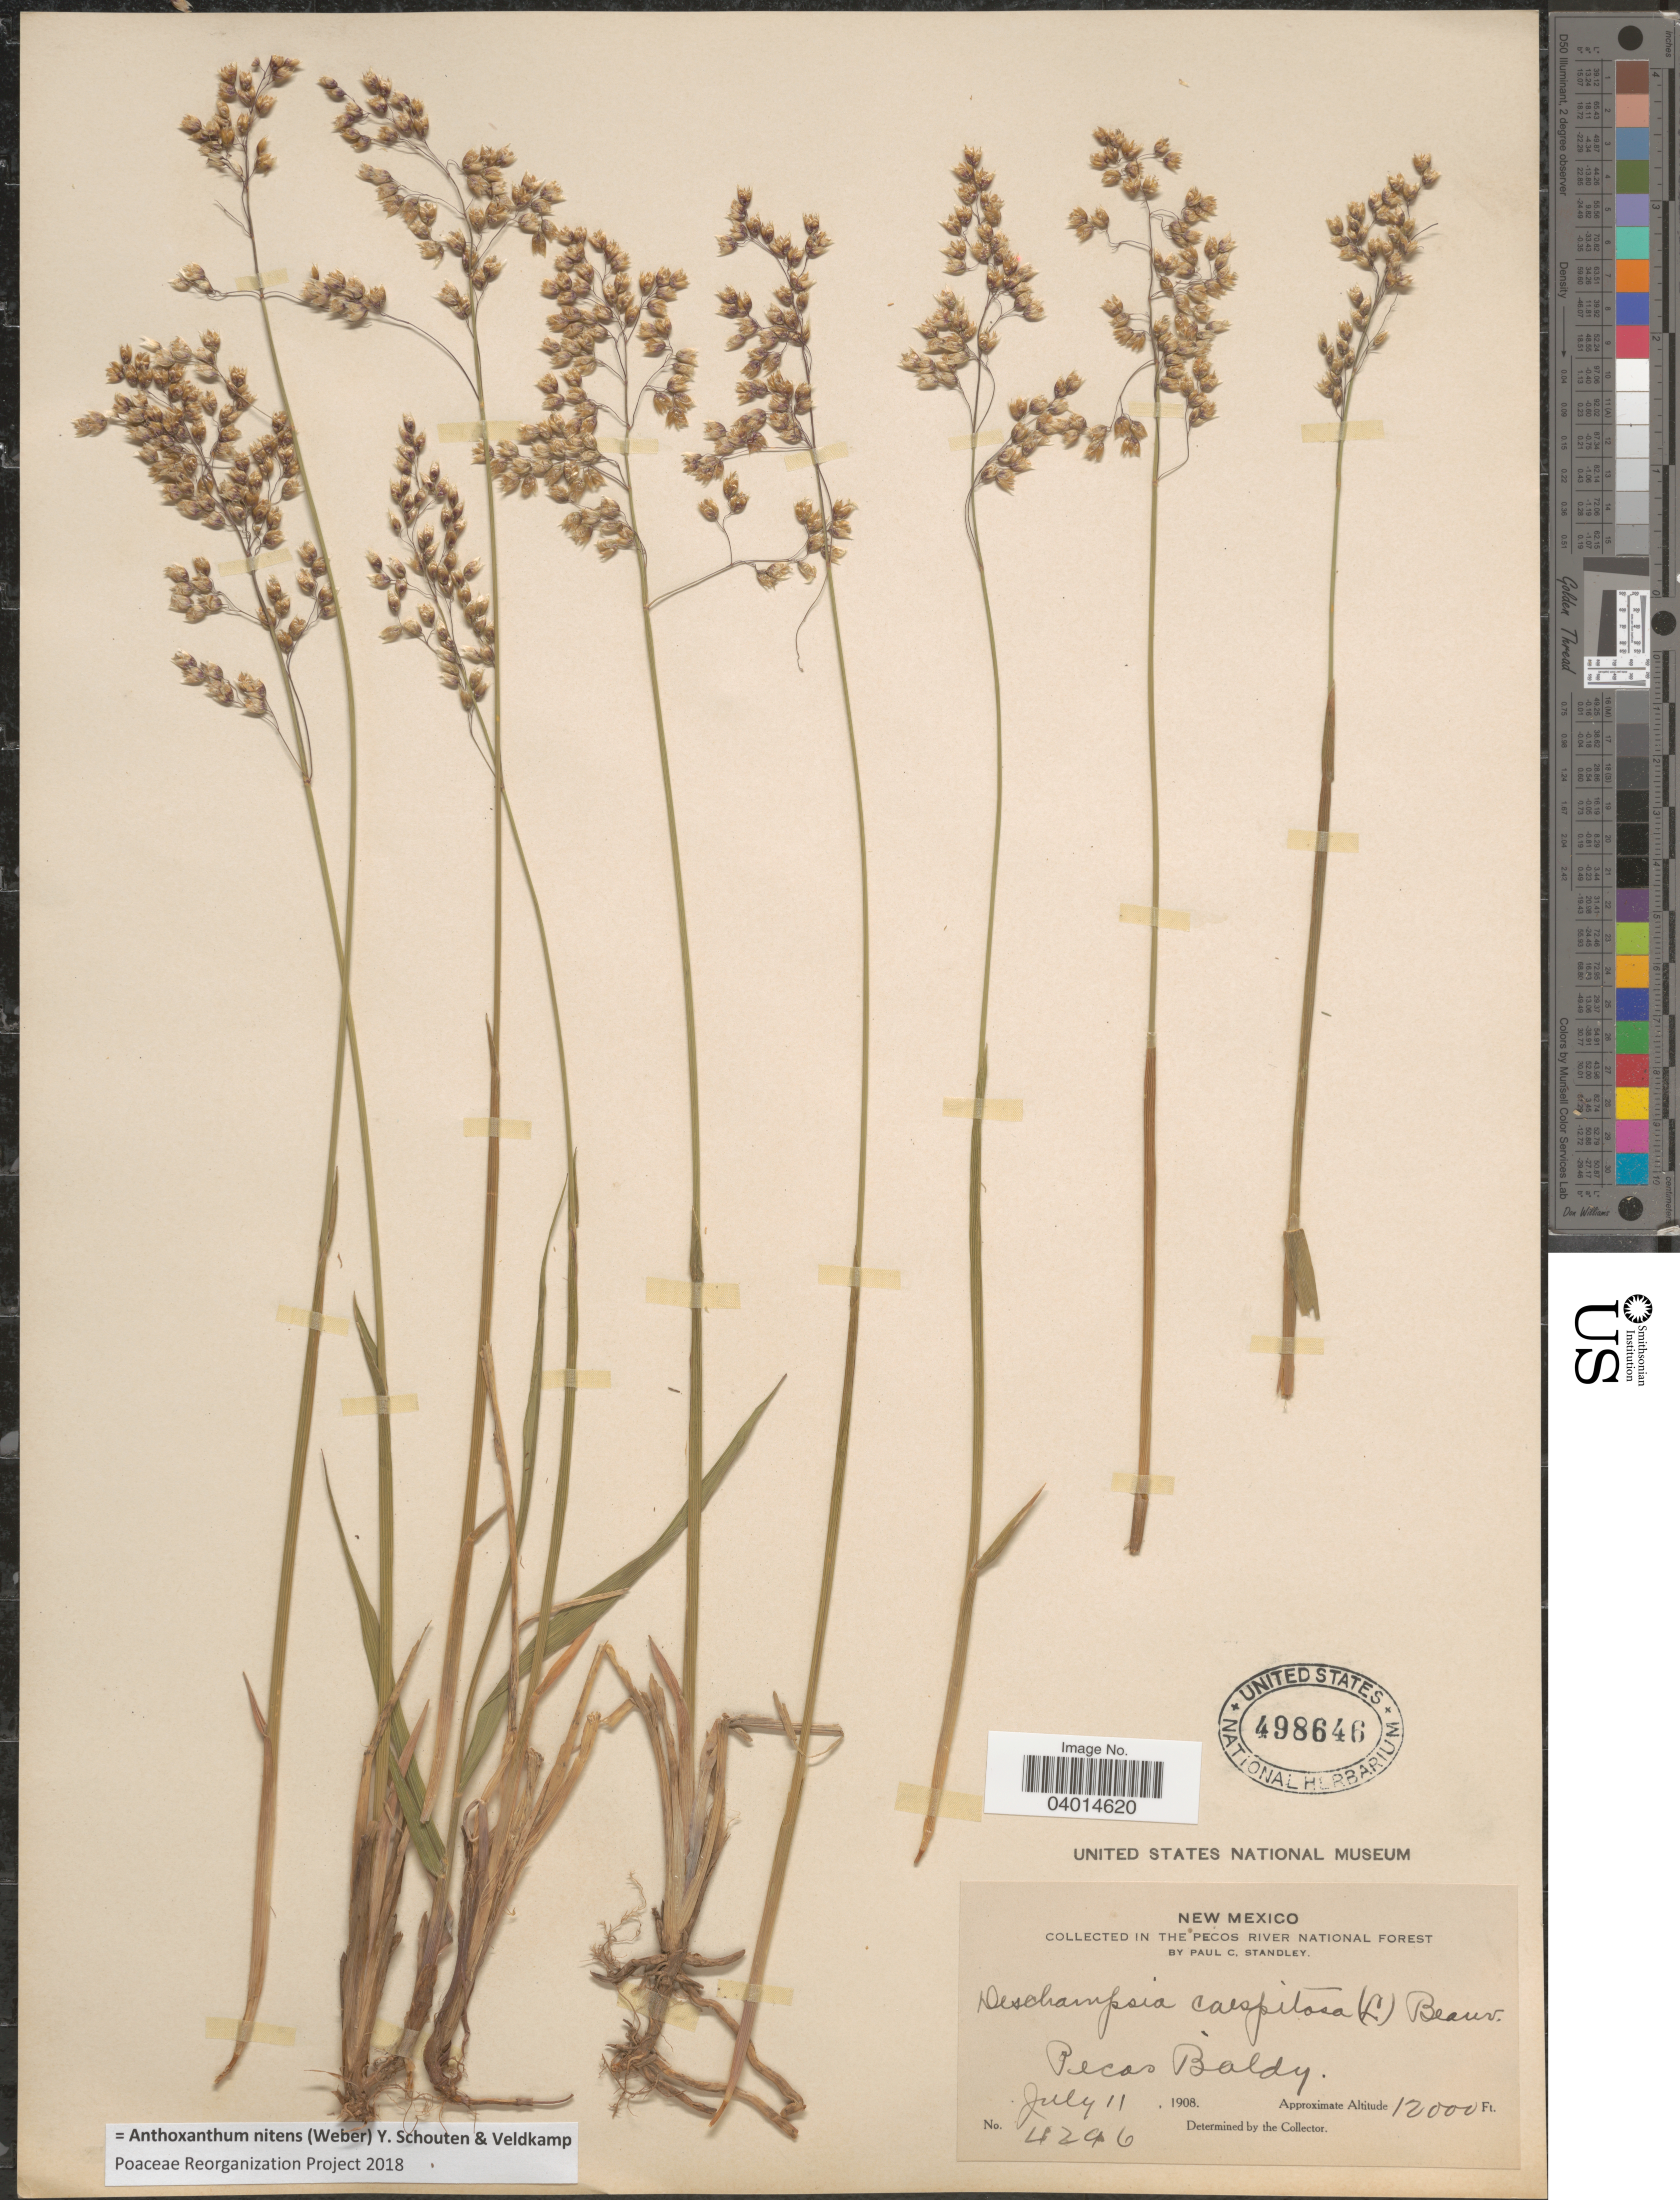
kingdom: Plantae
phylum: Tracheophyta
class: Liliopsida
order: Poales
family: Poaceae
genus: Anthoxanthum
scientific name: Anthoxanthum nitens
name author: (G.H. Weber) R.T.A. Schouten & Veldkamp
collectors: P. C. Standley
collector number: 4296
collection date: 1908-07-11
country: United States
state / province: New Mexico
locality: In the Pecos River National Forest. Pecos Baldy.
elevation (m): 3658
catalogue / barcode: US 498646